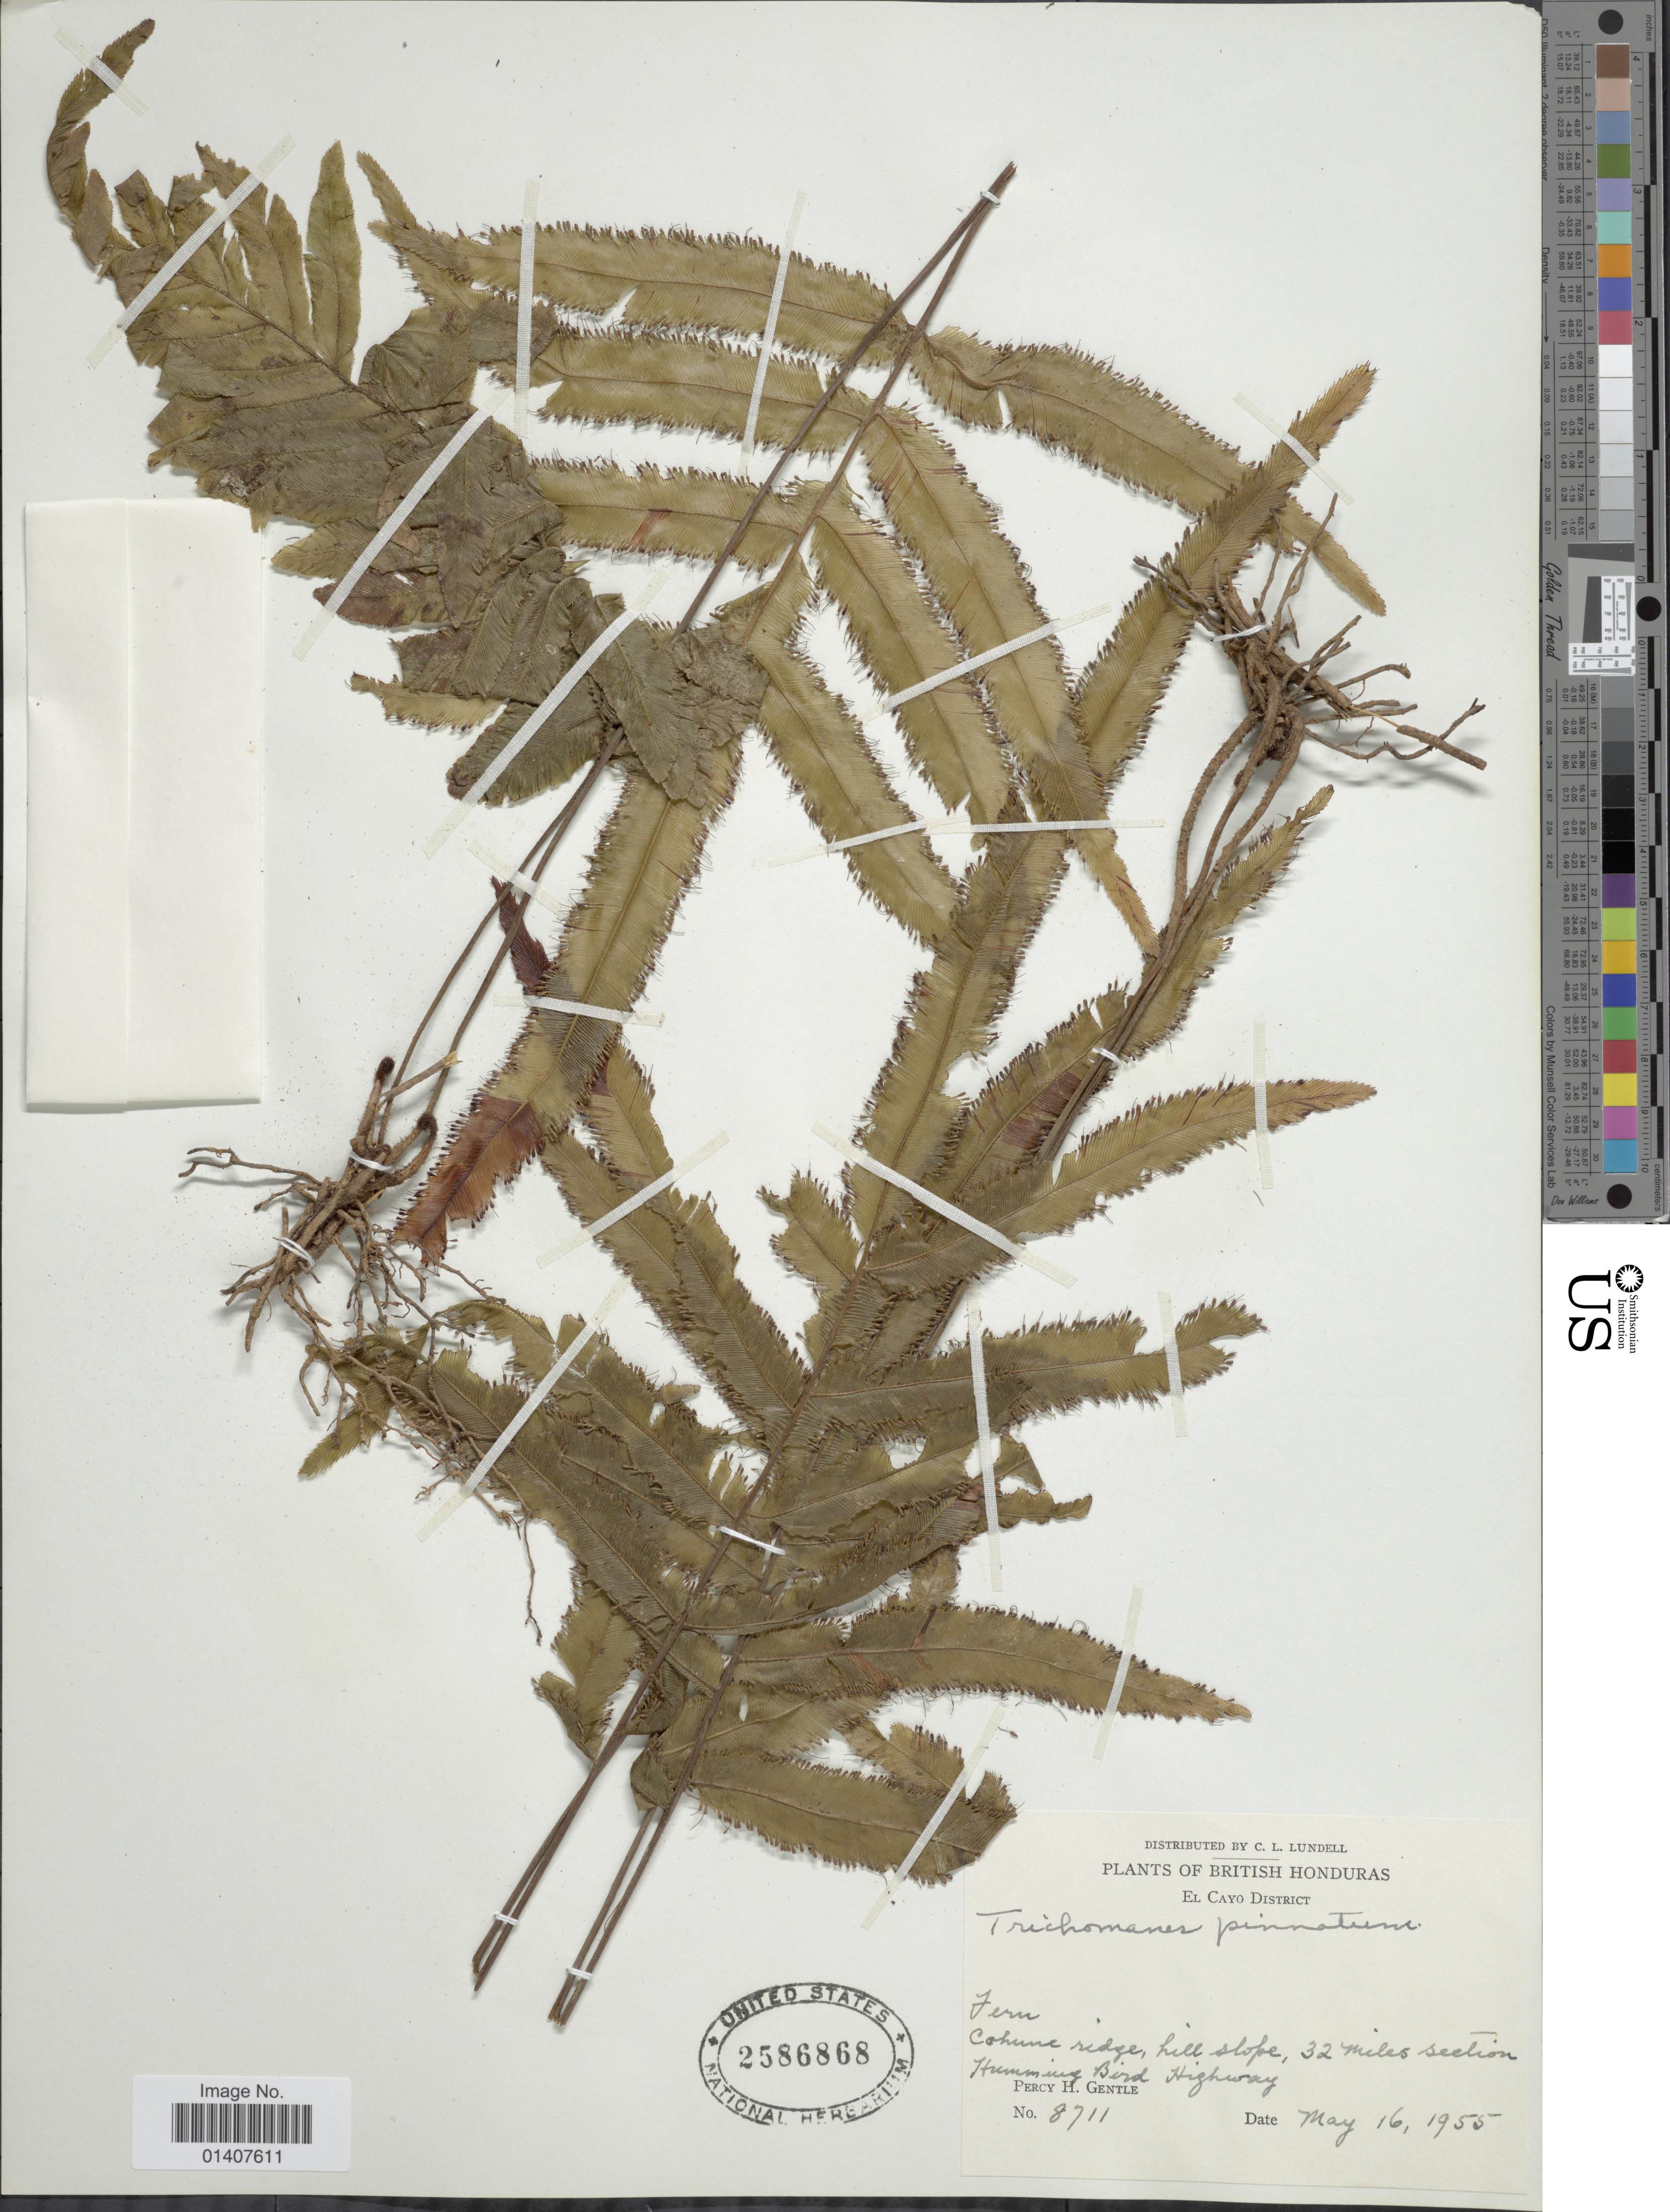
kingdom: Plantae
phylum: Tracheophyta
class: Polypodiopsida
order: Hymenophyllales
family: Hymenophyllaceae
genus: Trichomanes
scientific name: Trichomanes pinnatum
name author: Hedw.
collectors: P. H. Gentle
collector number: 8711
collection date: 1955-05-16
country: Belize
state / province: Cayo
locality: El Cayo District, cohune ridge, hill slope, 32 miles section Humming Bird highway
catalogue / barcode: US 2586868